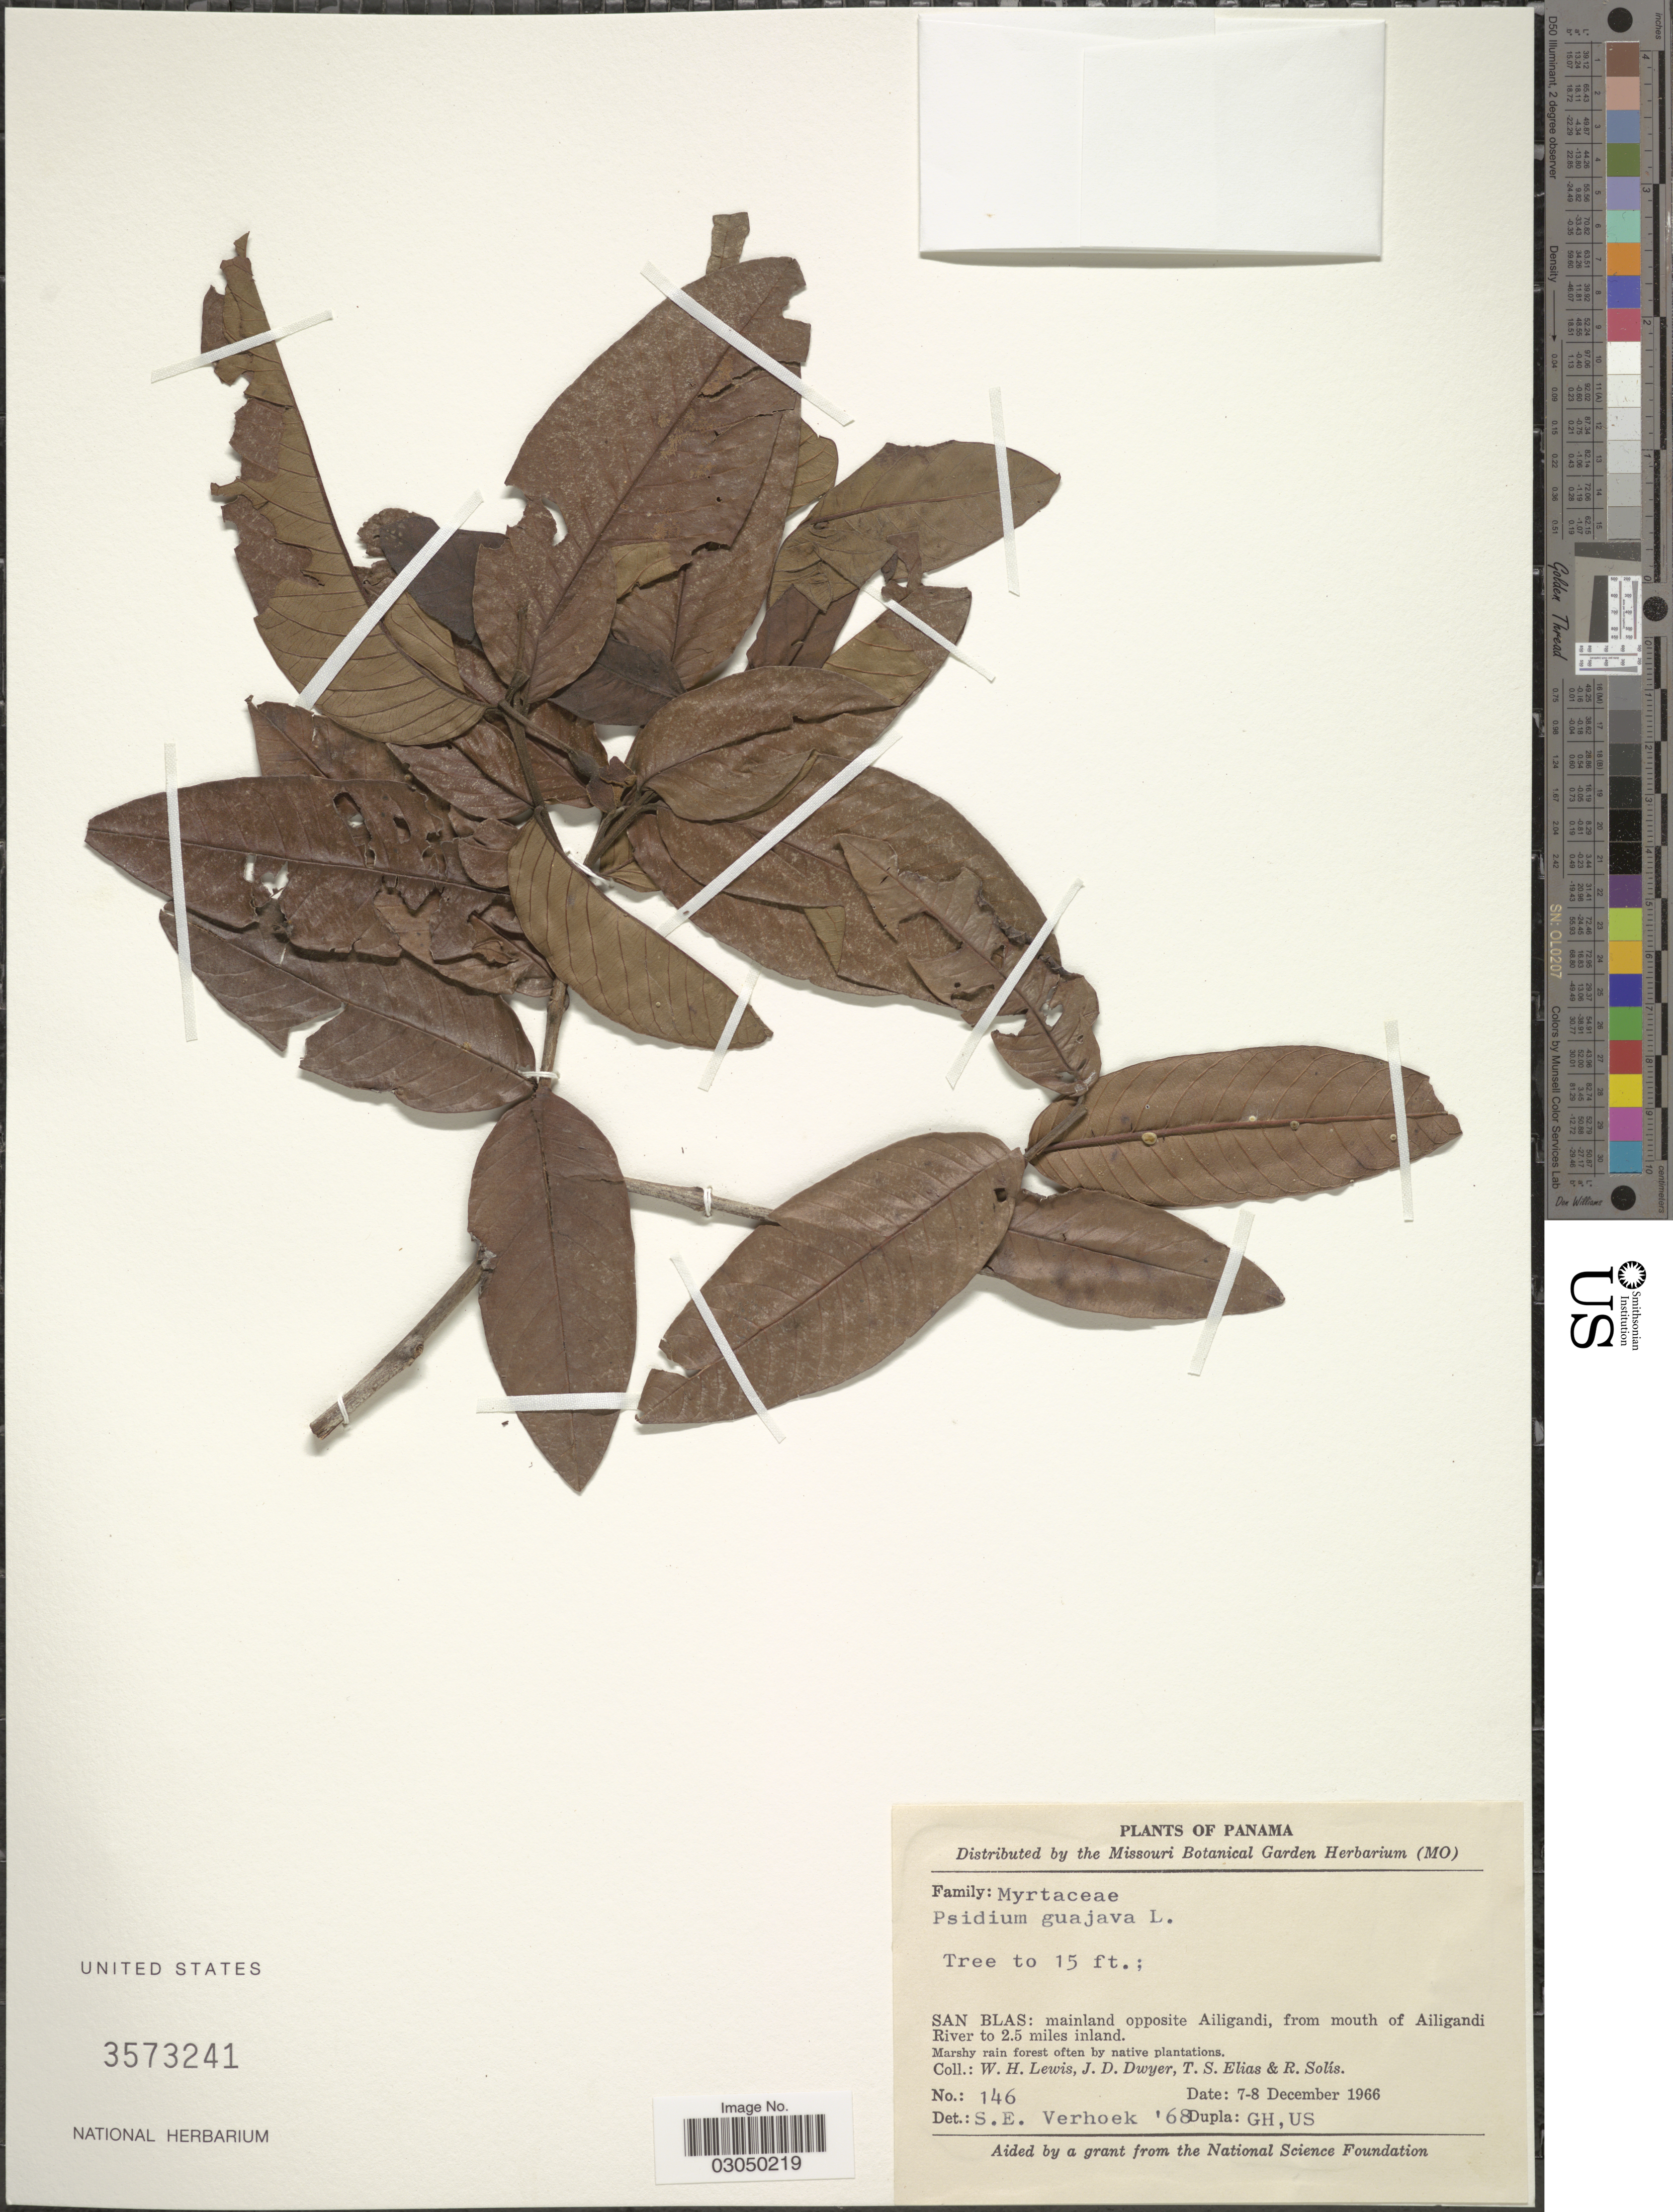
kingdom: Plantae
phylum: Tracheophyta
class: Magnoliopsida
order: Myrtales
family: Myrtaceae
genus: Psidium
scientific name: Psidium guajava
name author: L.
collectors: W. H. Lewis, J. D. Dwyer, T. S. Elias & R. Solis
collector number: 146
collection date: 1966-12-07/1966-12-08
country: Panama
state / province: Kuna Yala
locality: Mainland opposite Ailigandi, from mouth of Ailigandi River to 2.5 miles inland.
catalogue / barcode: US 3573241